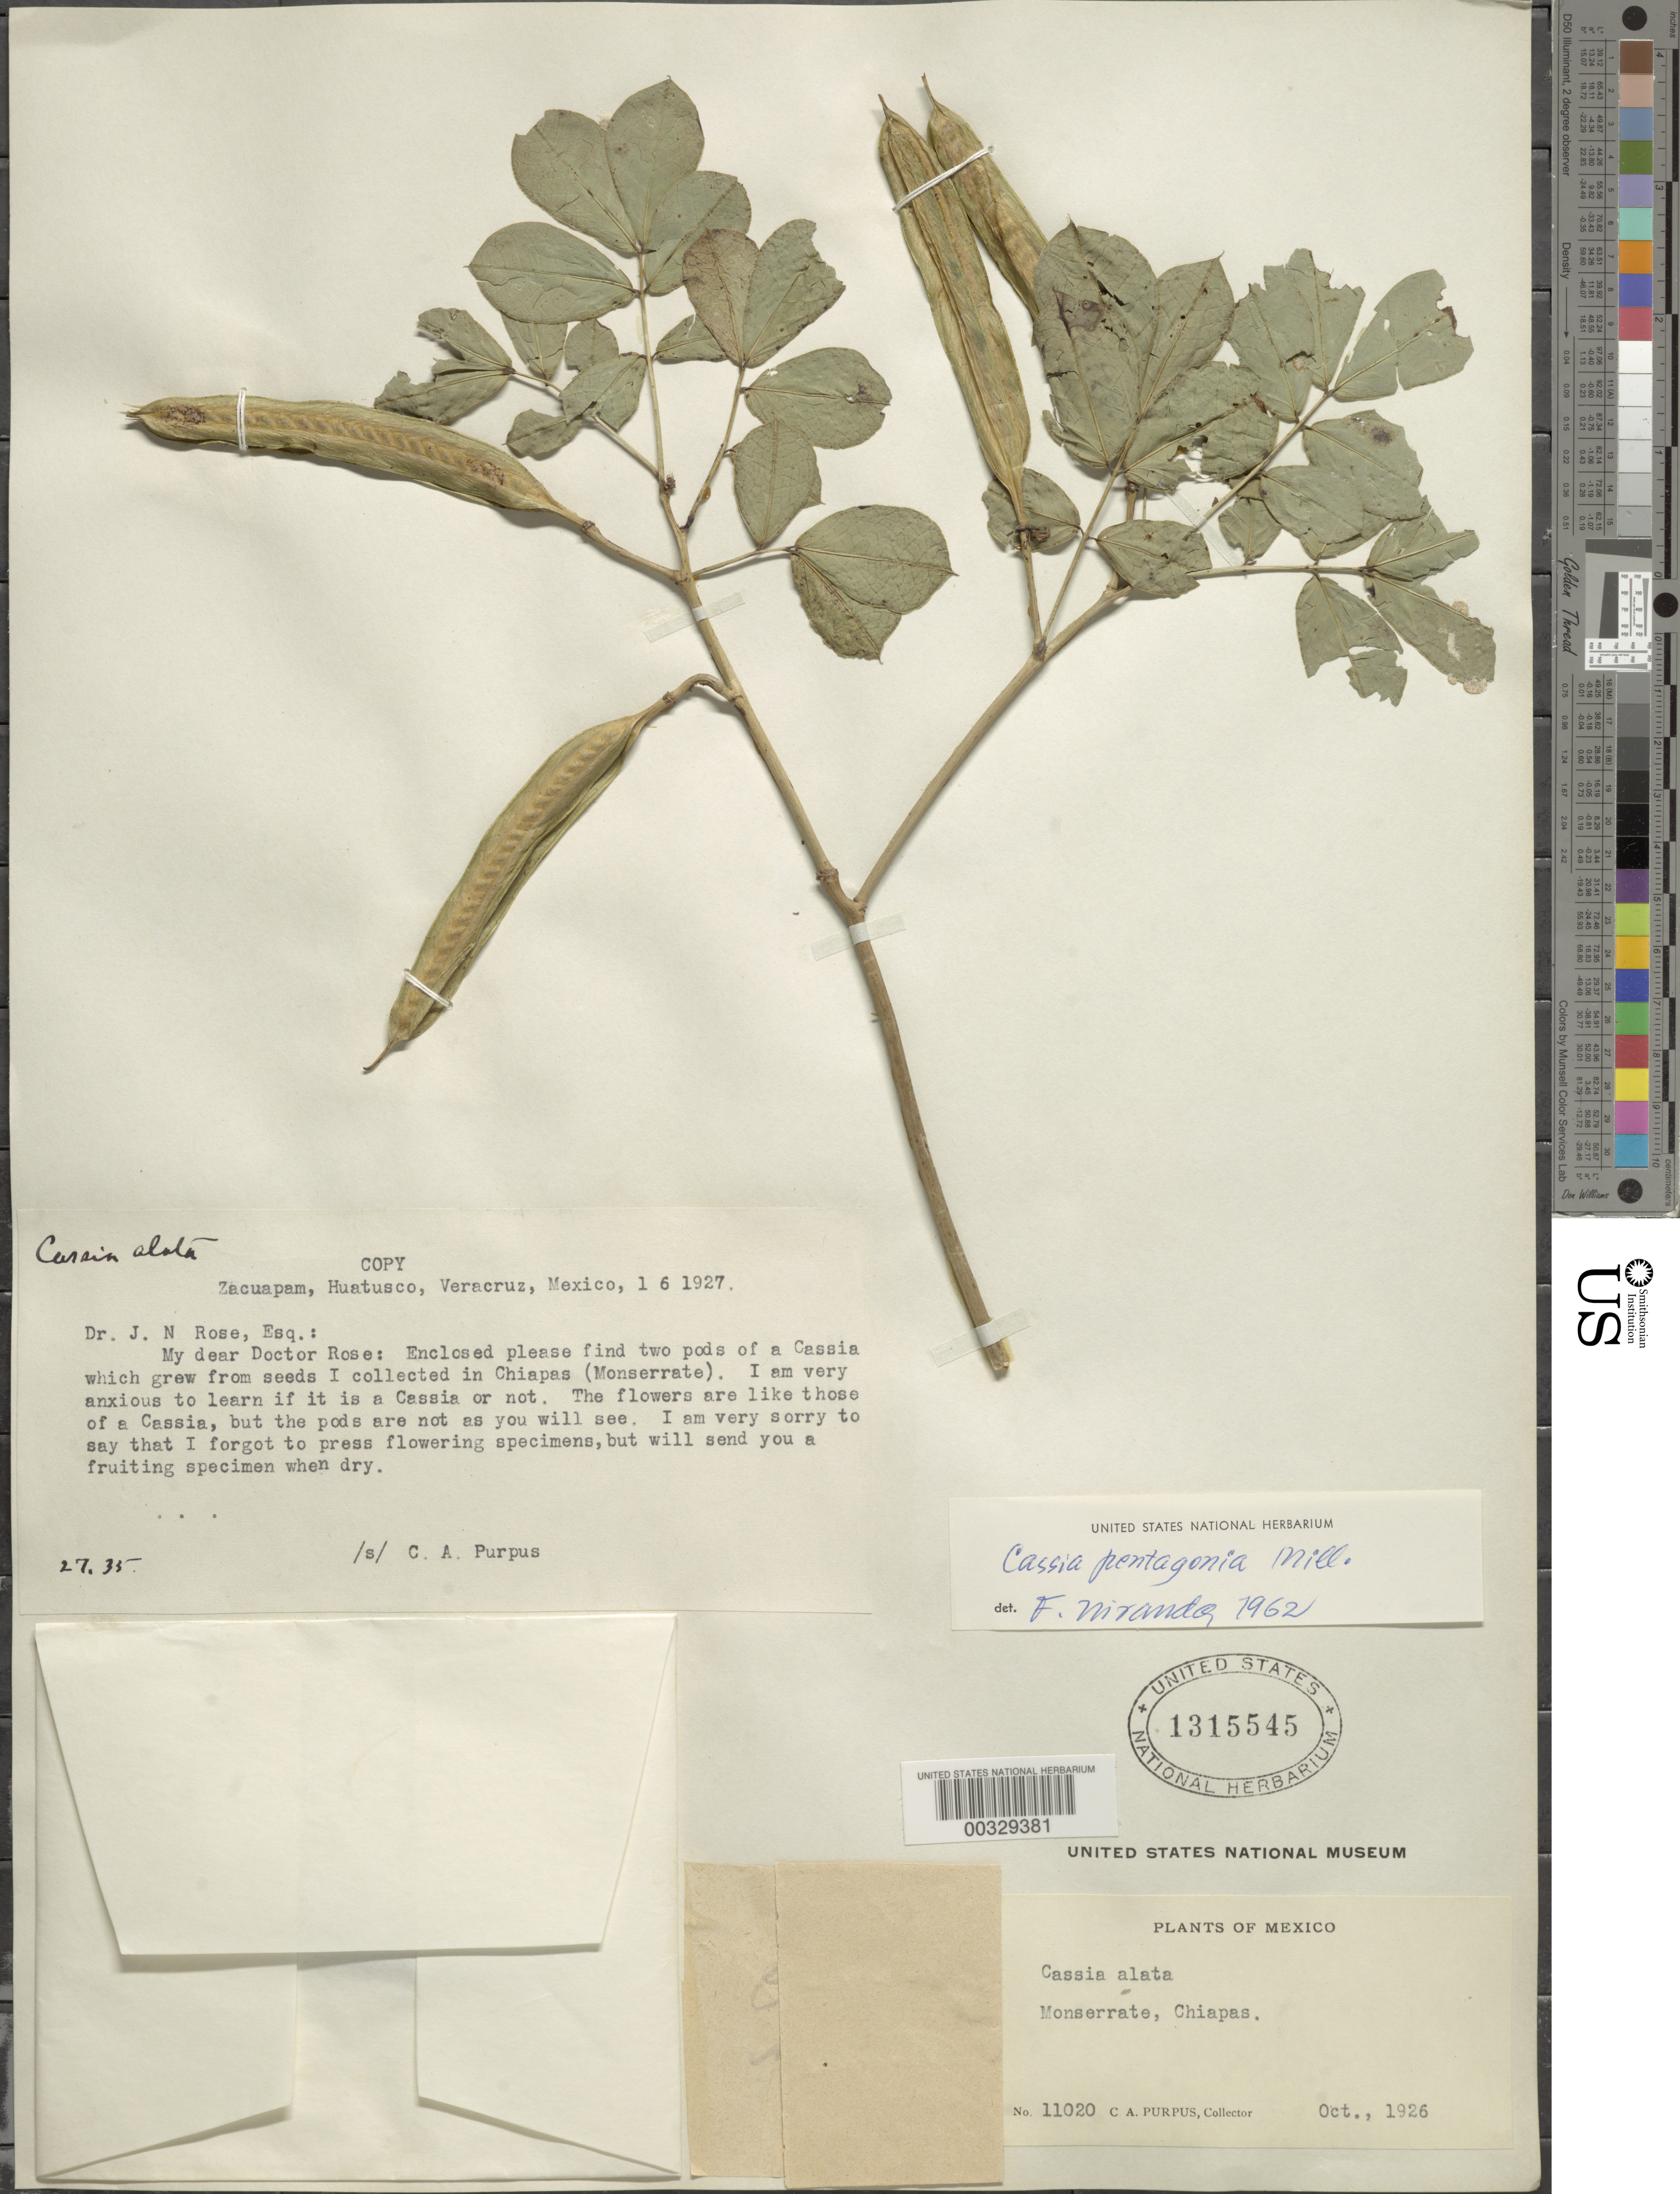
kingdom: Plantae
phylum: Tracheophyta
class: Magnoliopsida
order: Fabales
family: Fabaceae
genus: Senna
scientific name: Senna pentagonia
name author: (Mill.) H.S. Irwin & Barneby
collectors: C. A. Purpus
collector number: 11020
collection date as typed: Oct 1926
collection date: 1926-10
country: Mexico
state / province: Chiapas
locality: Monserrate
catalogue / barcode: US 1315545